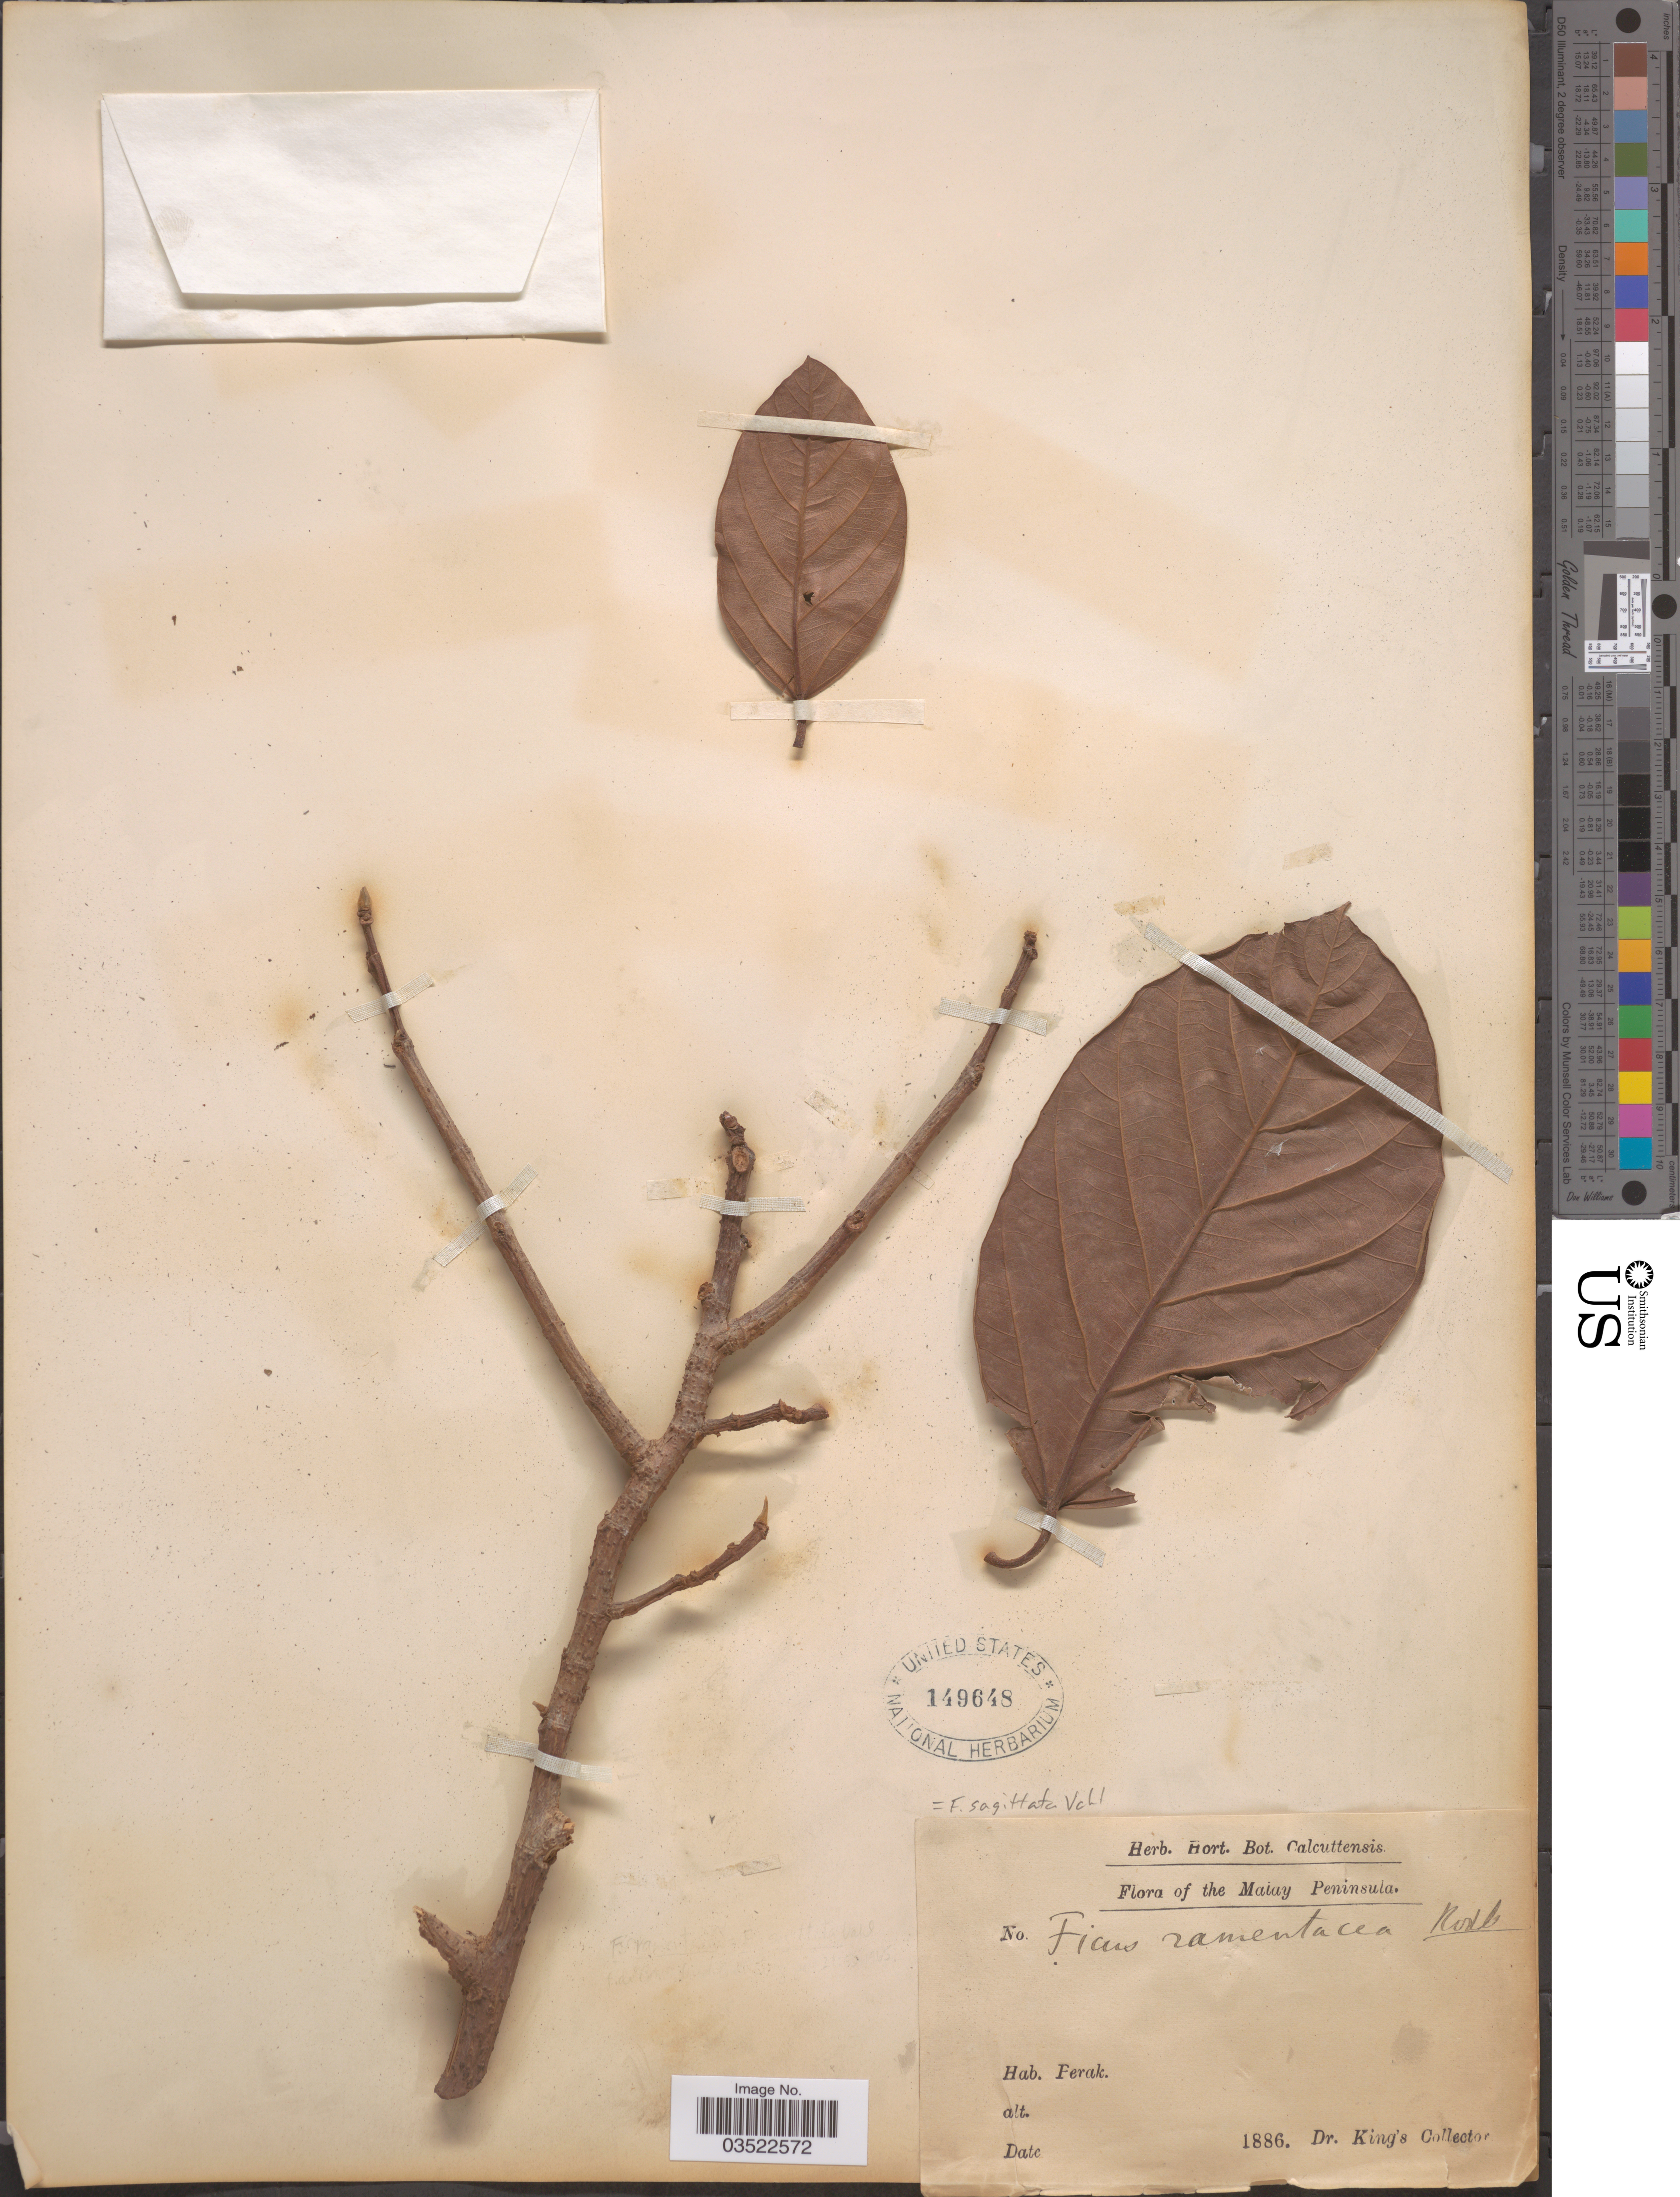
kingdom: Plantae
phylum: Tracheophyta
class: Magnoliopsida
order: Rosales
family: Moraceae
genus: Ficus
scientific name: Ficus sagittata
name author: Vahl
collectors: Dr. King's collector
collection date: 1886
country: Malaysia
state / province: Perak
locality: The Malay Peninsula.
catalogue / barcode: US 149648